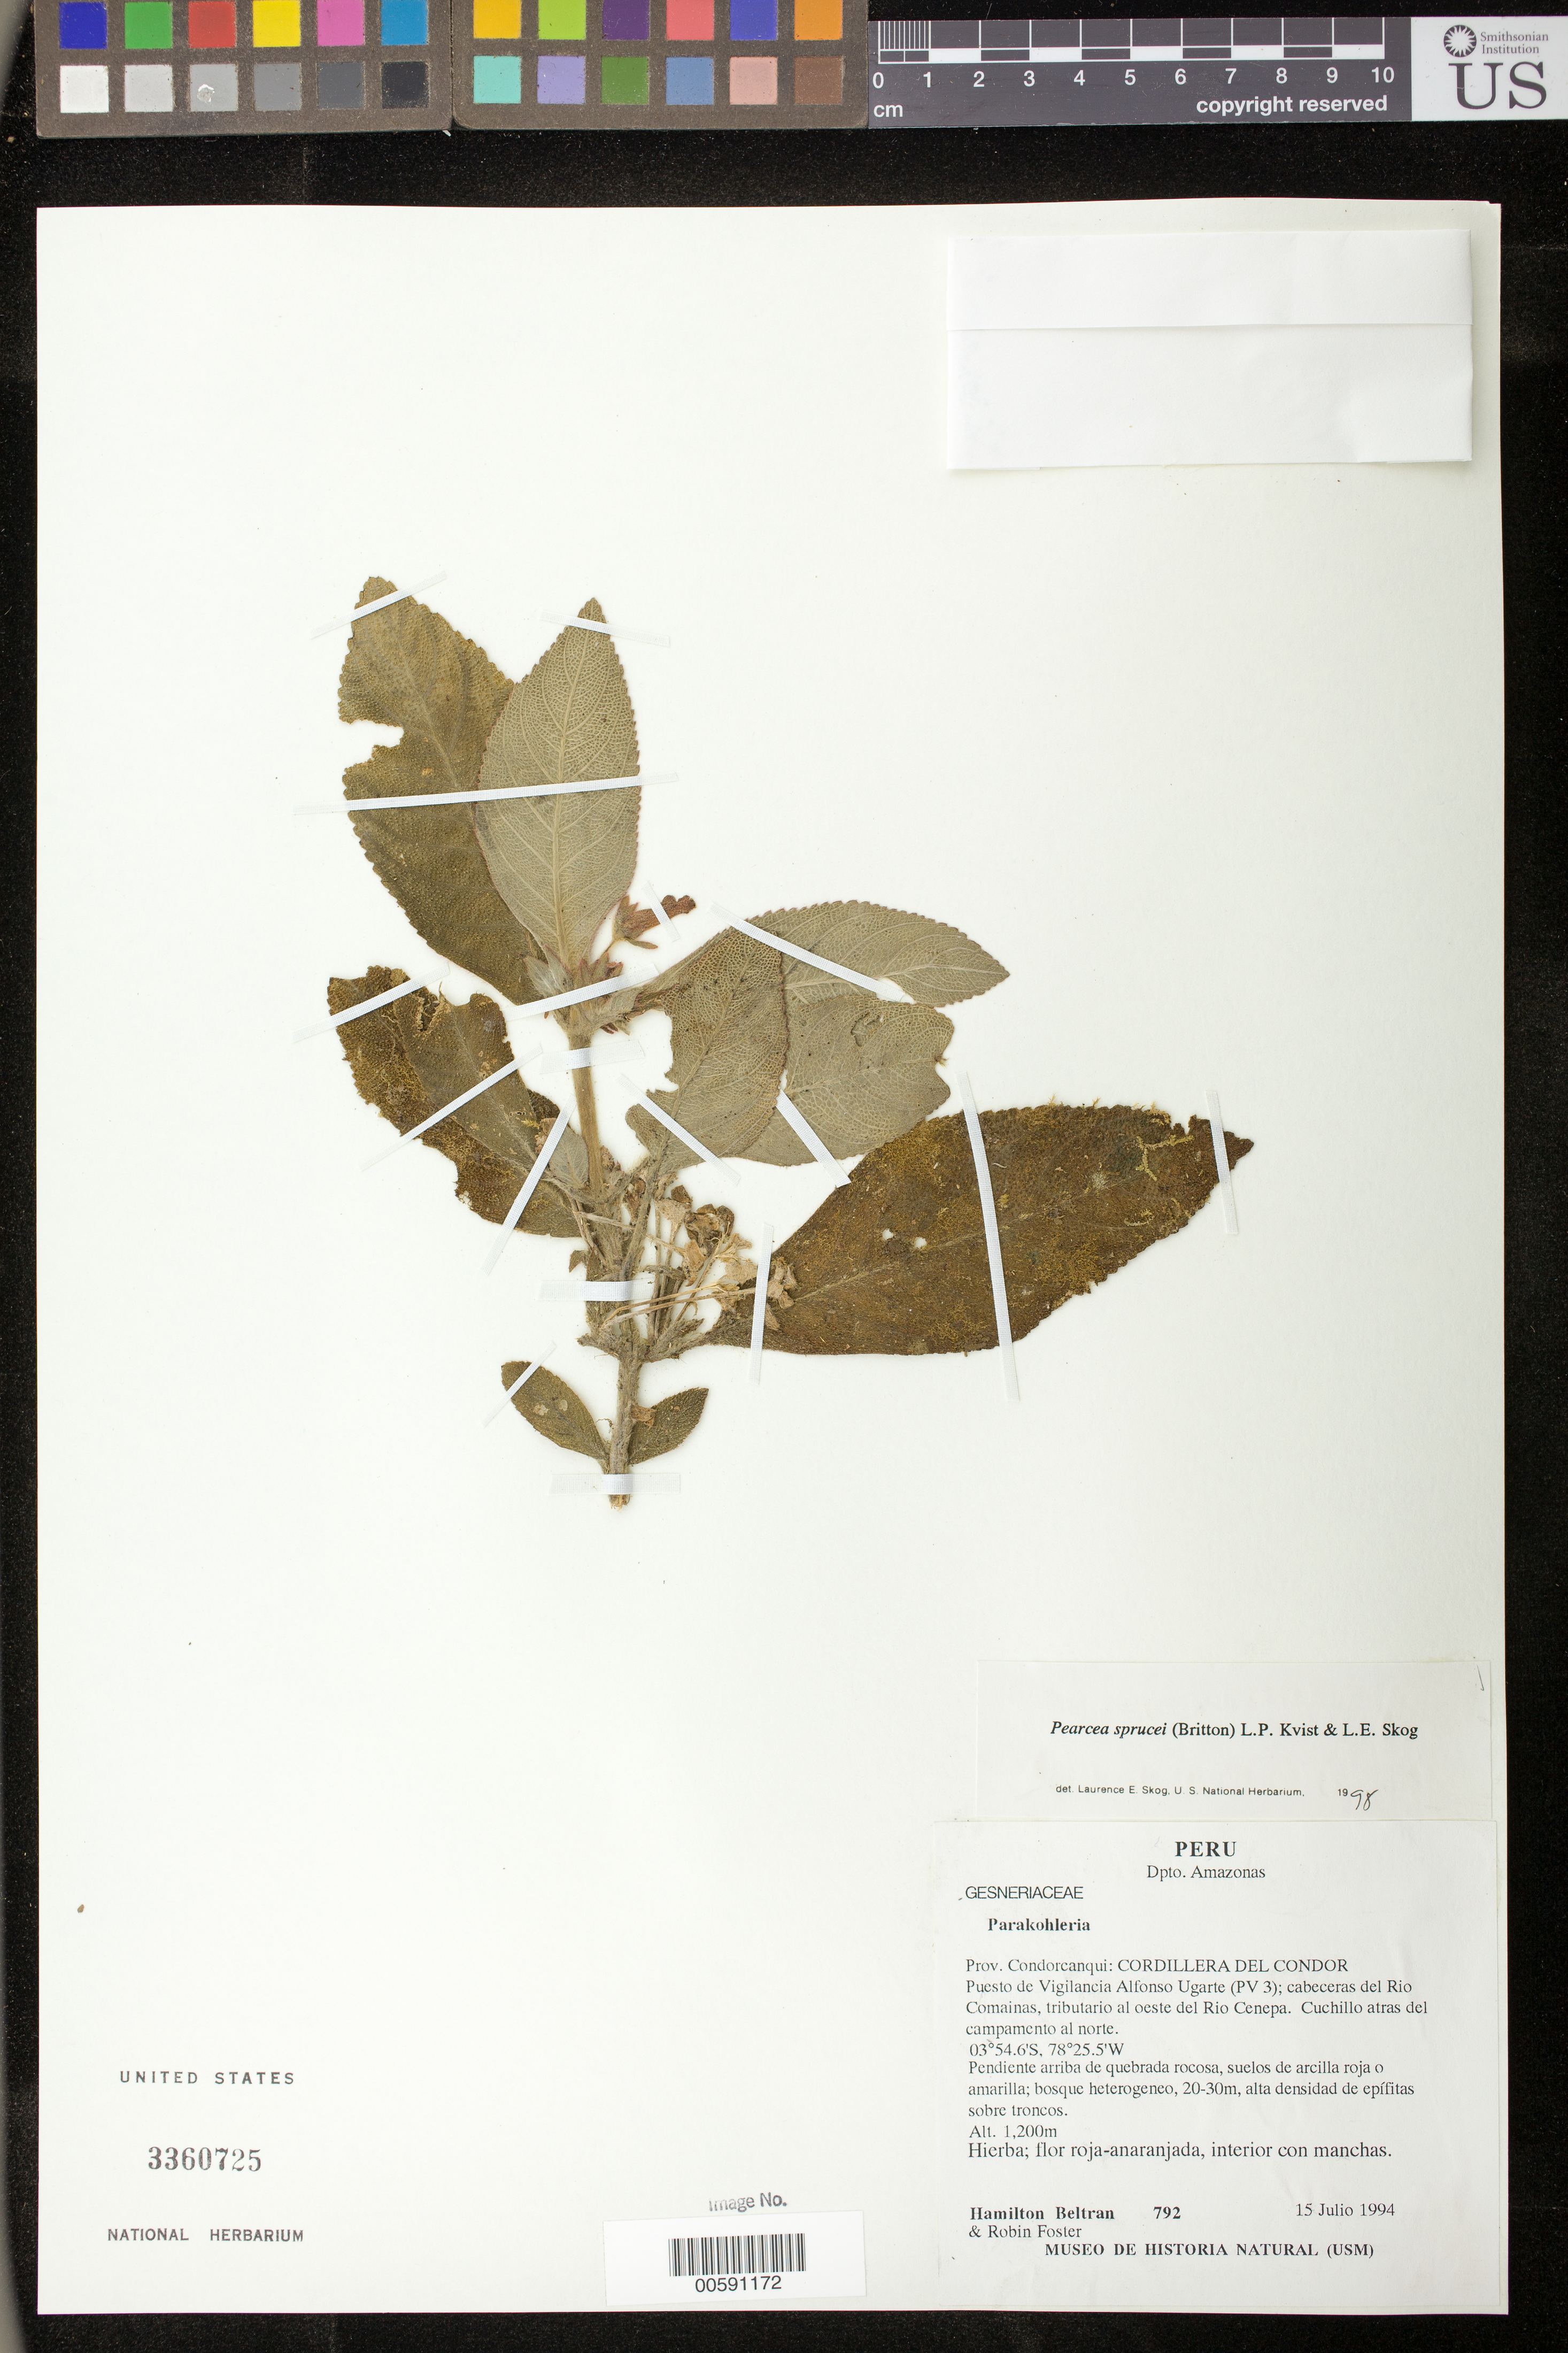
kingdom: Plantae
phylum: Tracheophyta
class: Magnoliopsida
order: Lamiales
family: Gesneriaceae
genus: Pearcea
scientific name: Pearcea sprucei var. sprucei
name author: (Britton ex Rusby) L.P. Kvist & L.E. Skog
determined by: Skog, Laurence E.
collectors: H. Beltran & R. Foster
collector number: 792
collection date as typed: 15 Jul 1994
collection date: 1994-07-15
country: Peru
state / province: Amazonas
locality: Prov. Condorcanqui, Cordillera del Condor; Puesto de Vigilancia Alfonso Ugarte (PV 3); cabeceras del Rio Comainas, tributario al oeste del Rio Cenepa; cuchillo atrás del campamento al norte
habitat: Pendiente arriba de quebrada rocosa, suelos de arcilla roja o amarilla; bosque heterogeneo, 20-30 m, densidad de epífitas sobre troncos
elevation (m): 1200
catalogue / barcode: US 3360725